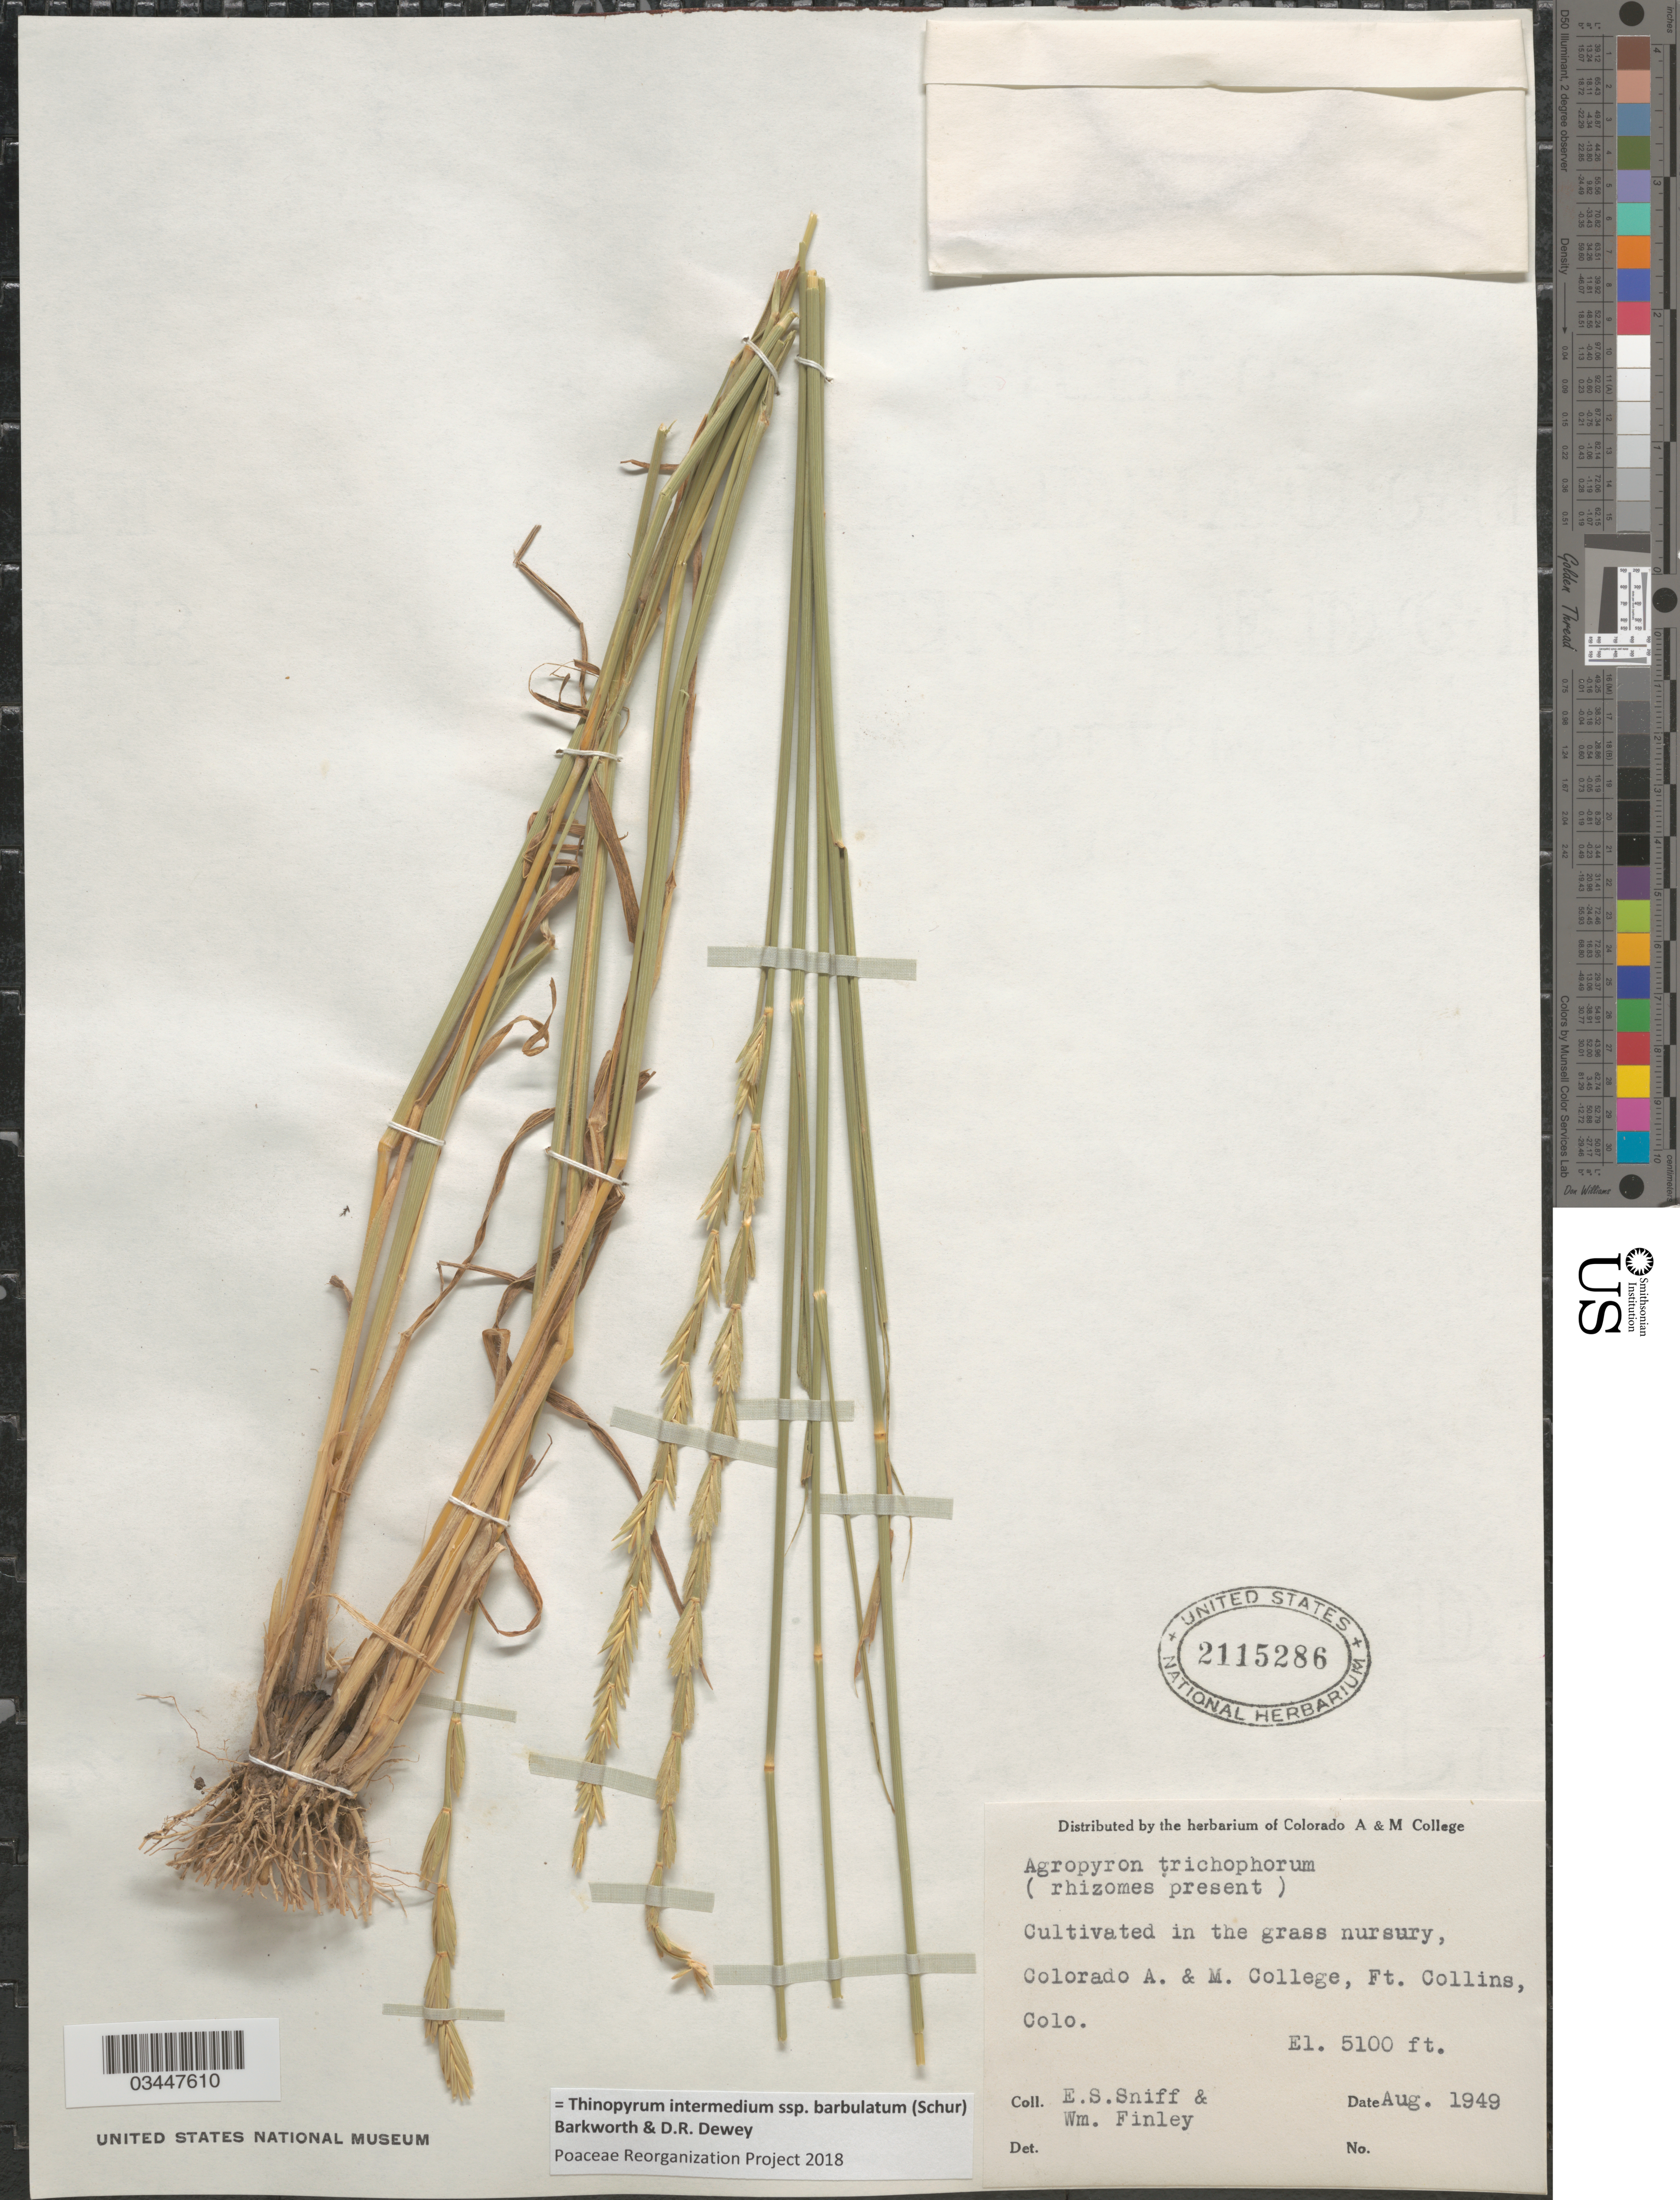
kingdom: Plantae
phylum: Tracheophyta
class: Liliopsida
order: Poales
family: Poaceae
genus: Thinopyrum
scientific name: Thinopyrum intermedium subsp. barbulatum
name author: (Schur) Barkworth & Dewey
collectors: E. Sniff & W. Finley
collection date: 1949-08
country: United States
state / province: Colorado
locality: In the grass nursury, Colorado A. & M. College, Ft. Collins.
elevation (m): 1554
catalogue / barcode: US 2115286